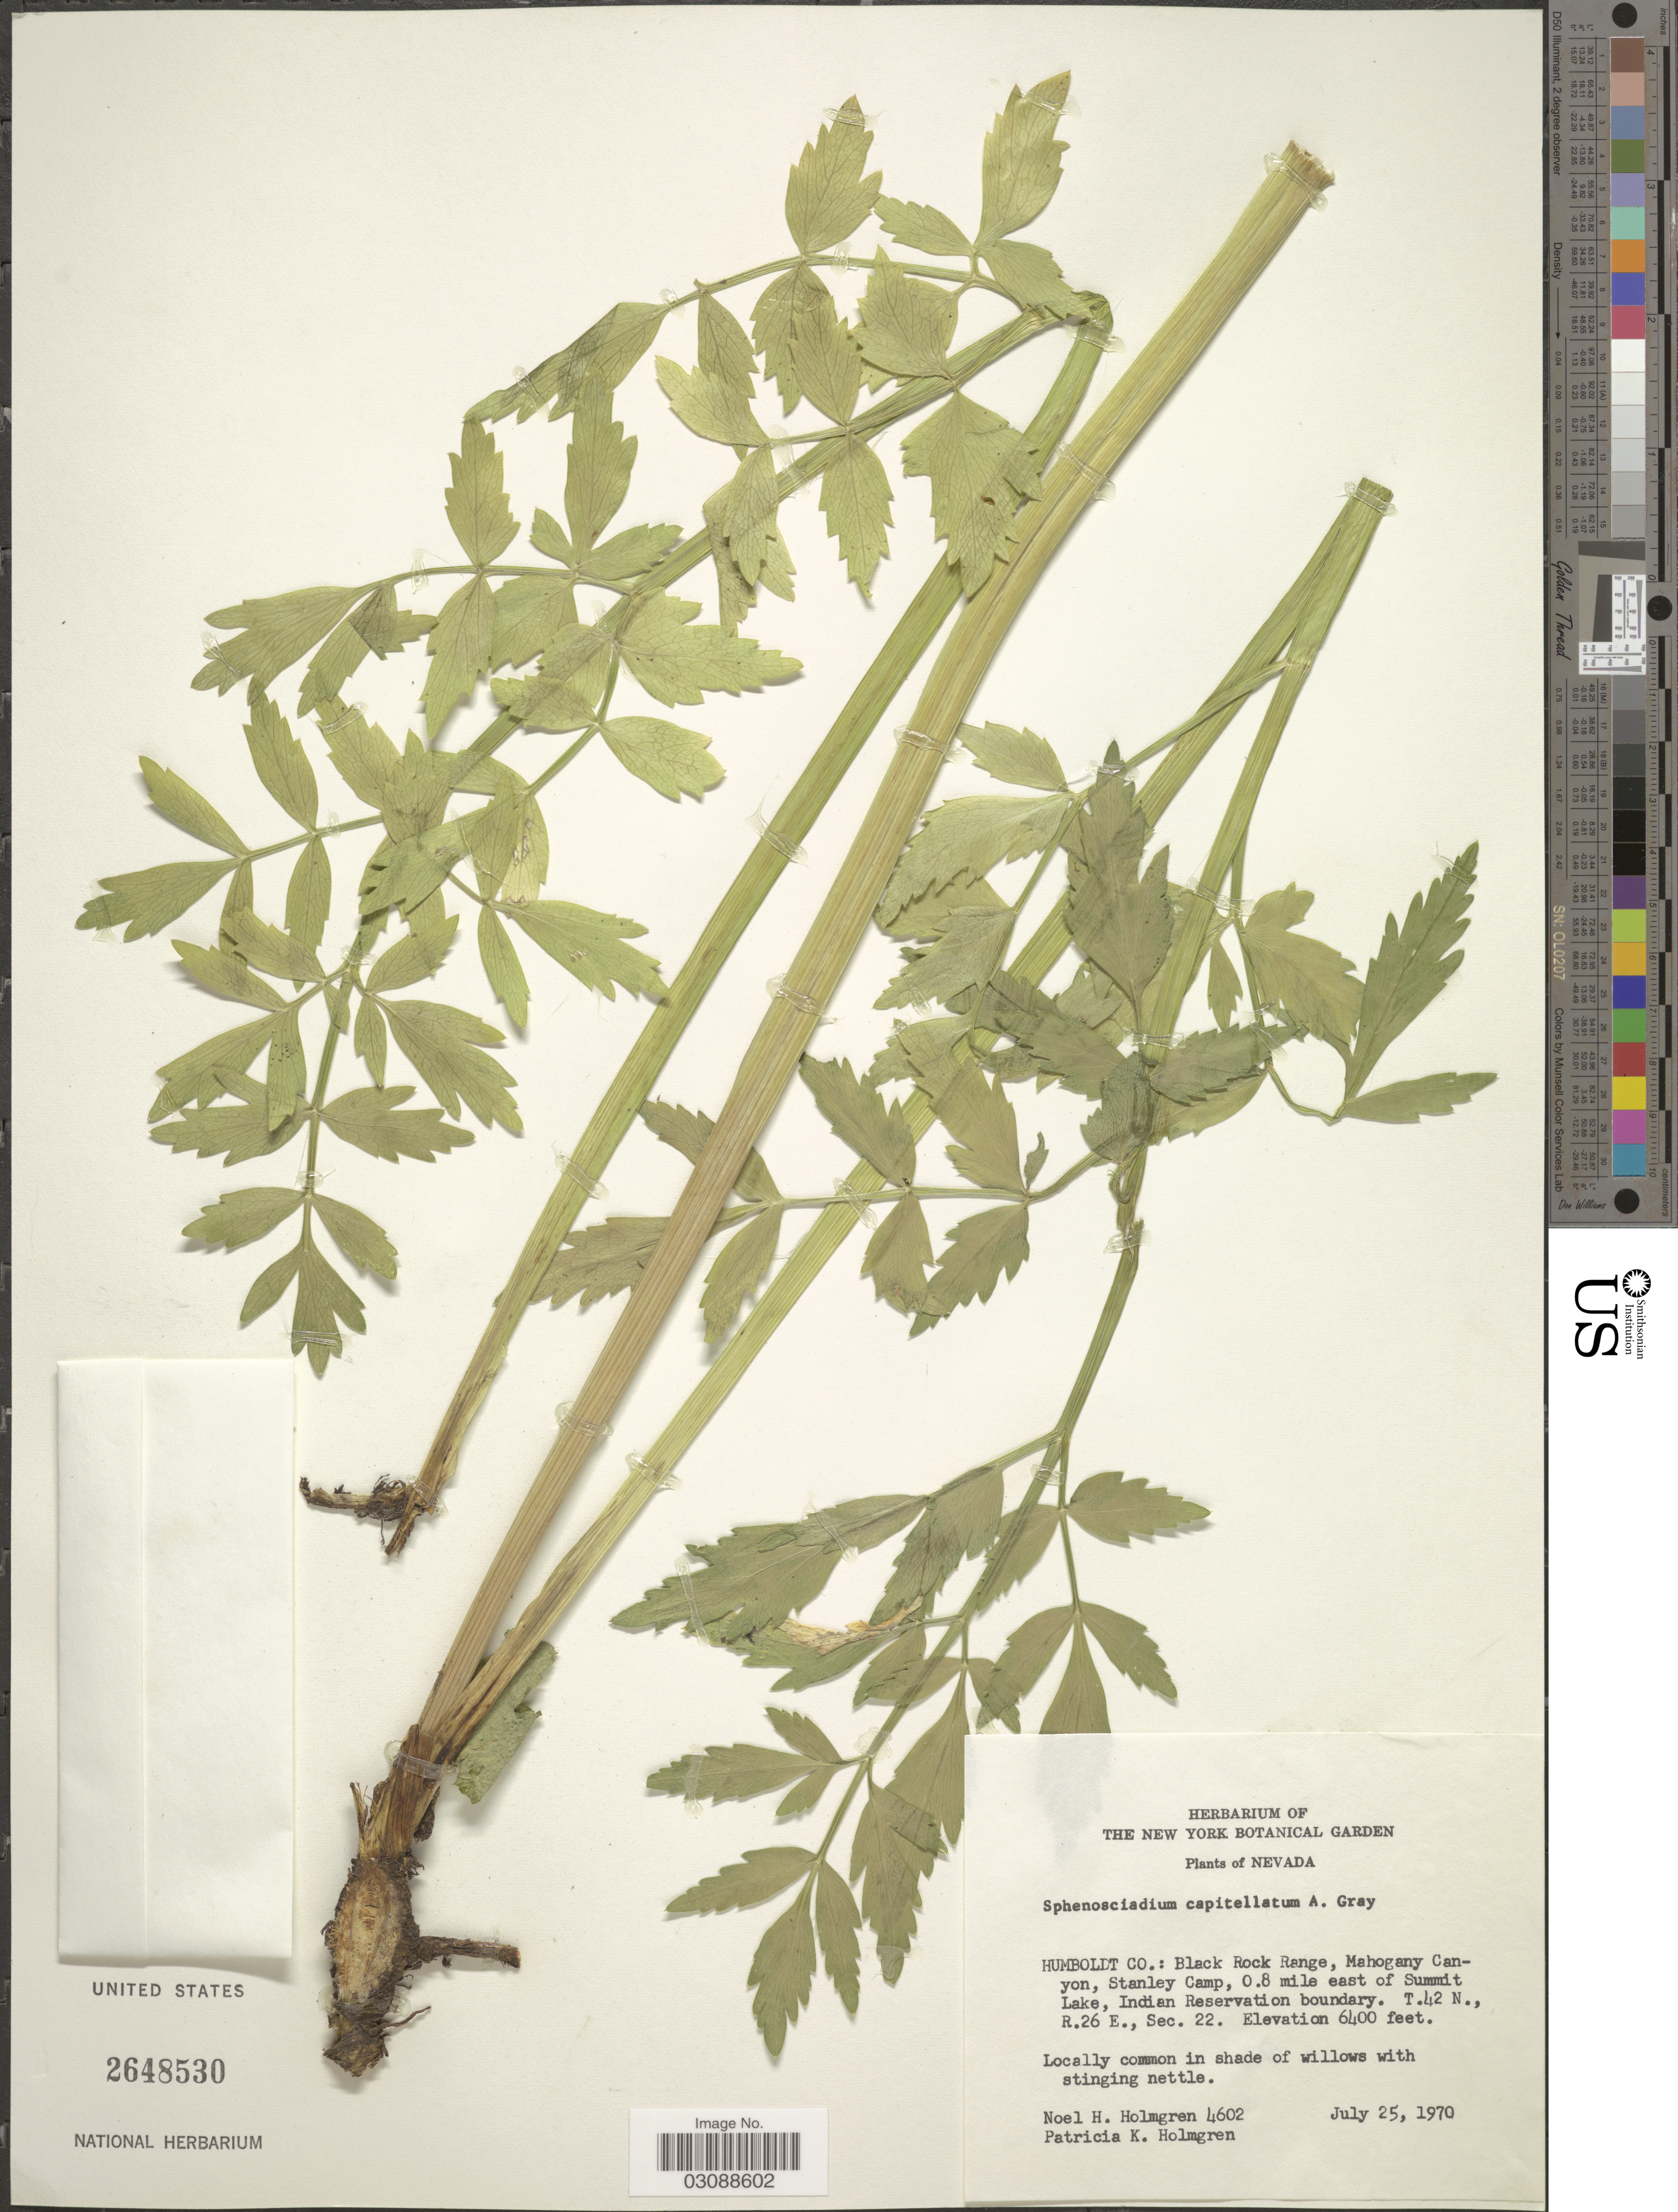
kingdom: Plantae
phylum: Tracheophyta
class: Magnoliopsida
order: Apiales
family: Apiaceae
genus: Sphenosciadium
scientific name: Sphenosciadium capitellatum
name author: A. Gray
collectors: N. H. Holmgren & P. K. Holmgren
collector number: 4602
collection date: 1970-07-25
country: United States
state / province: Nevada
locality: Humboldt Co.: Black Rock Range, Mahogany Canyon, Stanley Camp, 0.8 mile east of Summit Lake, Indian Reservation boundary. T.42N., R.26E., Sec.22.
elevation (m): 1951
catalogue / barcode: US 2648530